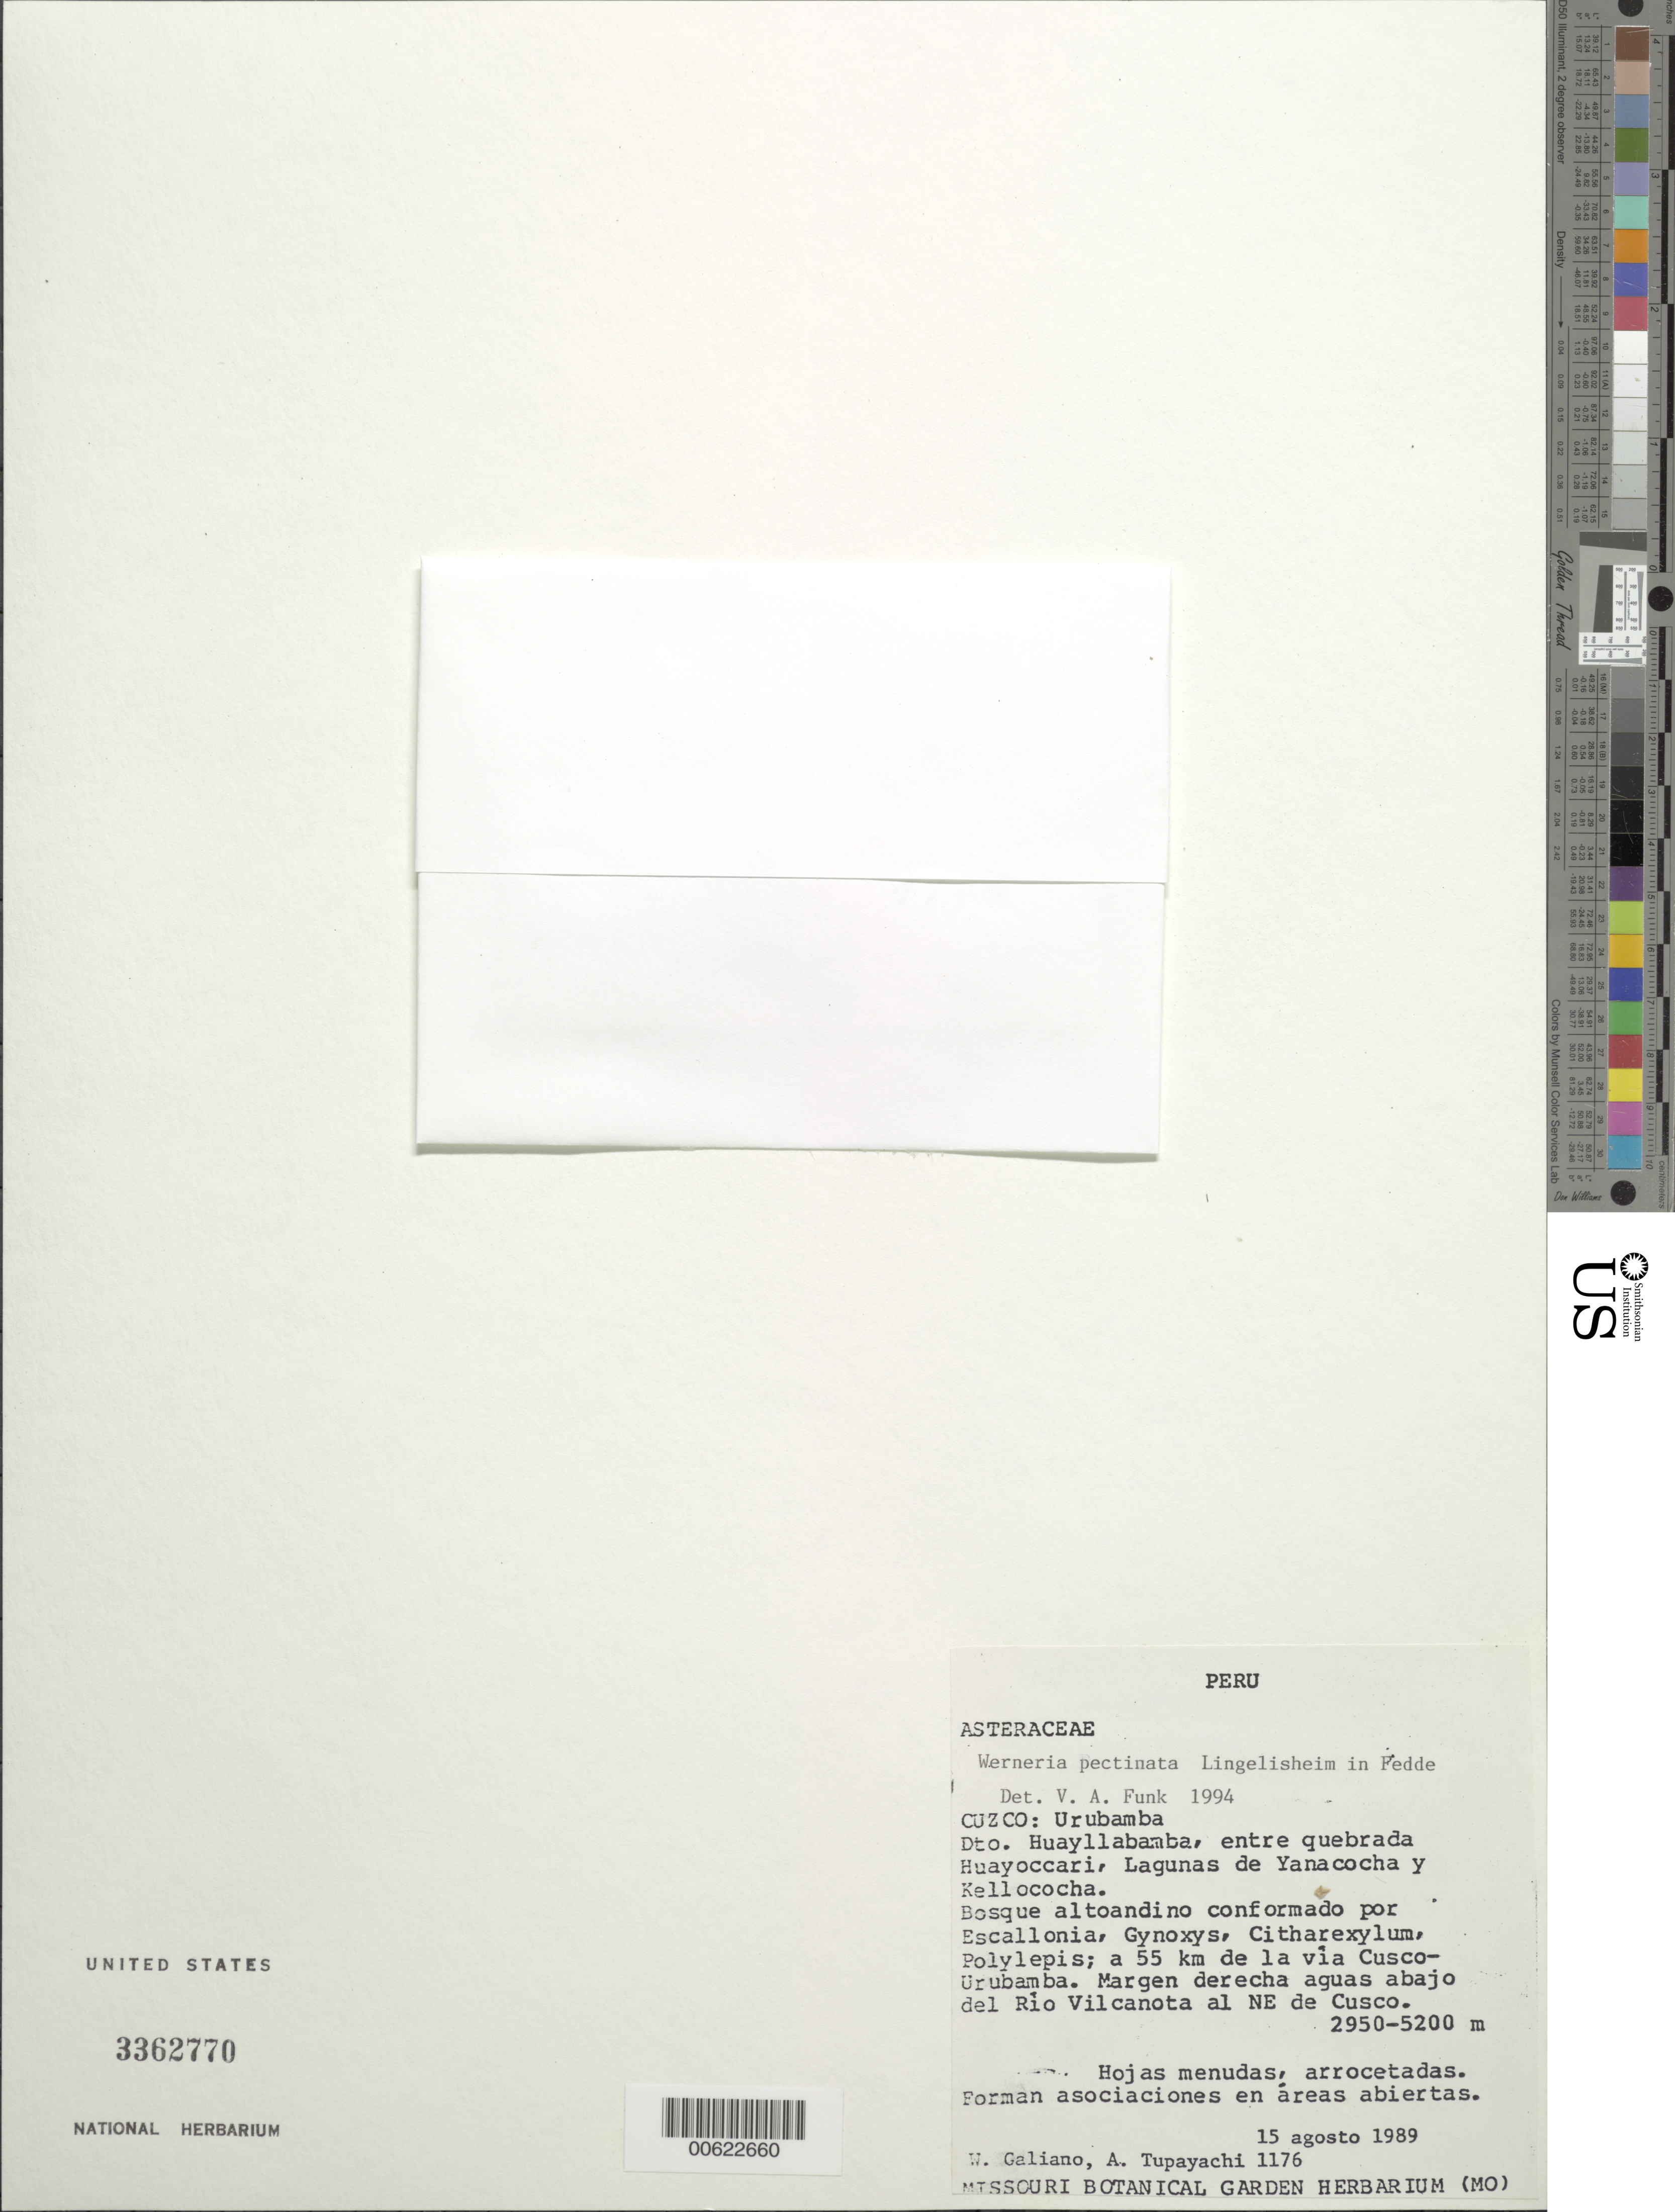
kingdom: Plantae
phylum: Tracheophyta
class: Magnoliopsida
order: Asterales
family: Asteraceae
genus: Werneria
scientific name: Werneria pectinata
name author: Lingelsh.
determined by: Funk, Vicki A., (BOT), Smithsonian Institution - National Museum of Natural History (UNITED STATES)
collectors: J. F. Macbride & W. Featherstone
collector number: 1142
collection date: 1922-06-12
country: Peru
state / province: Pasco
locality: Huarón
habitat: Open northwestern slope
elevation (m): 4267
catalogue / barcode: US 1185954